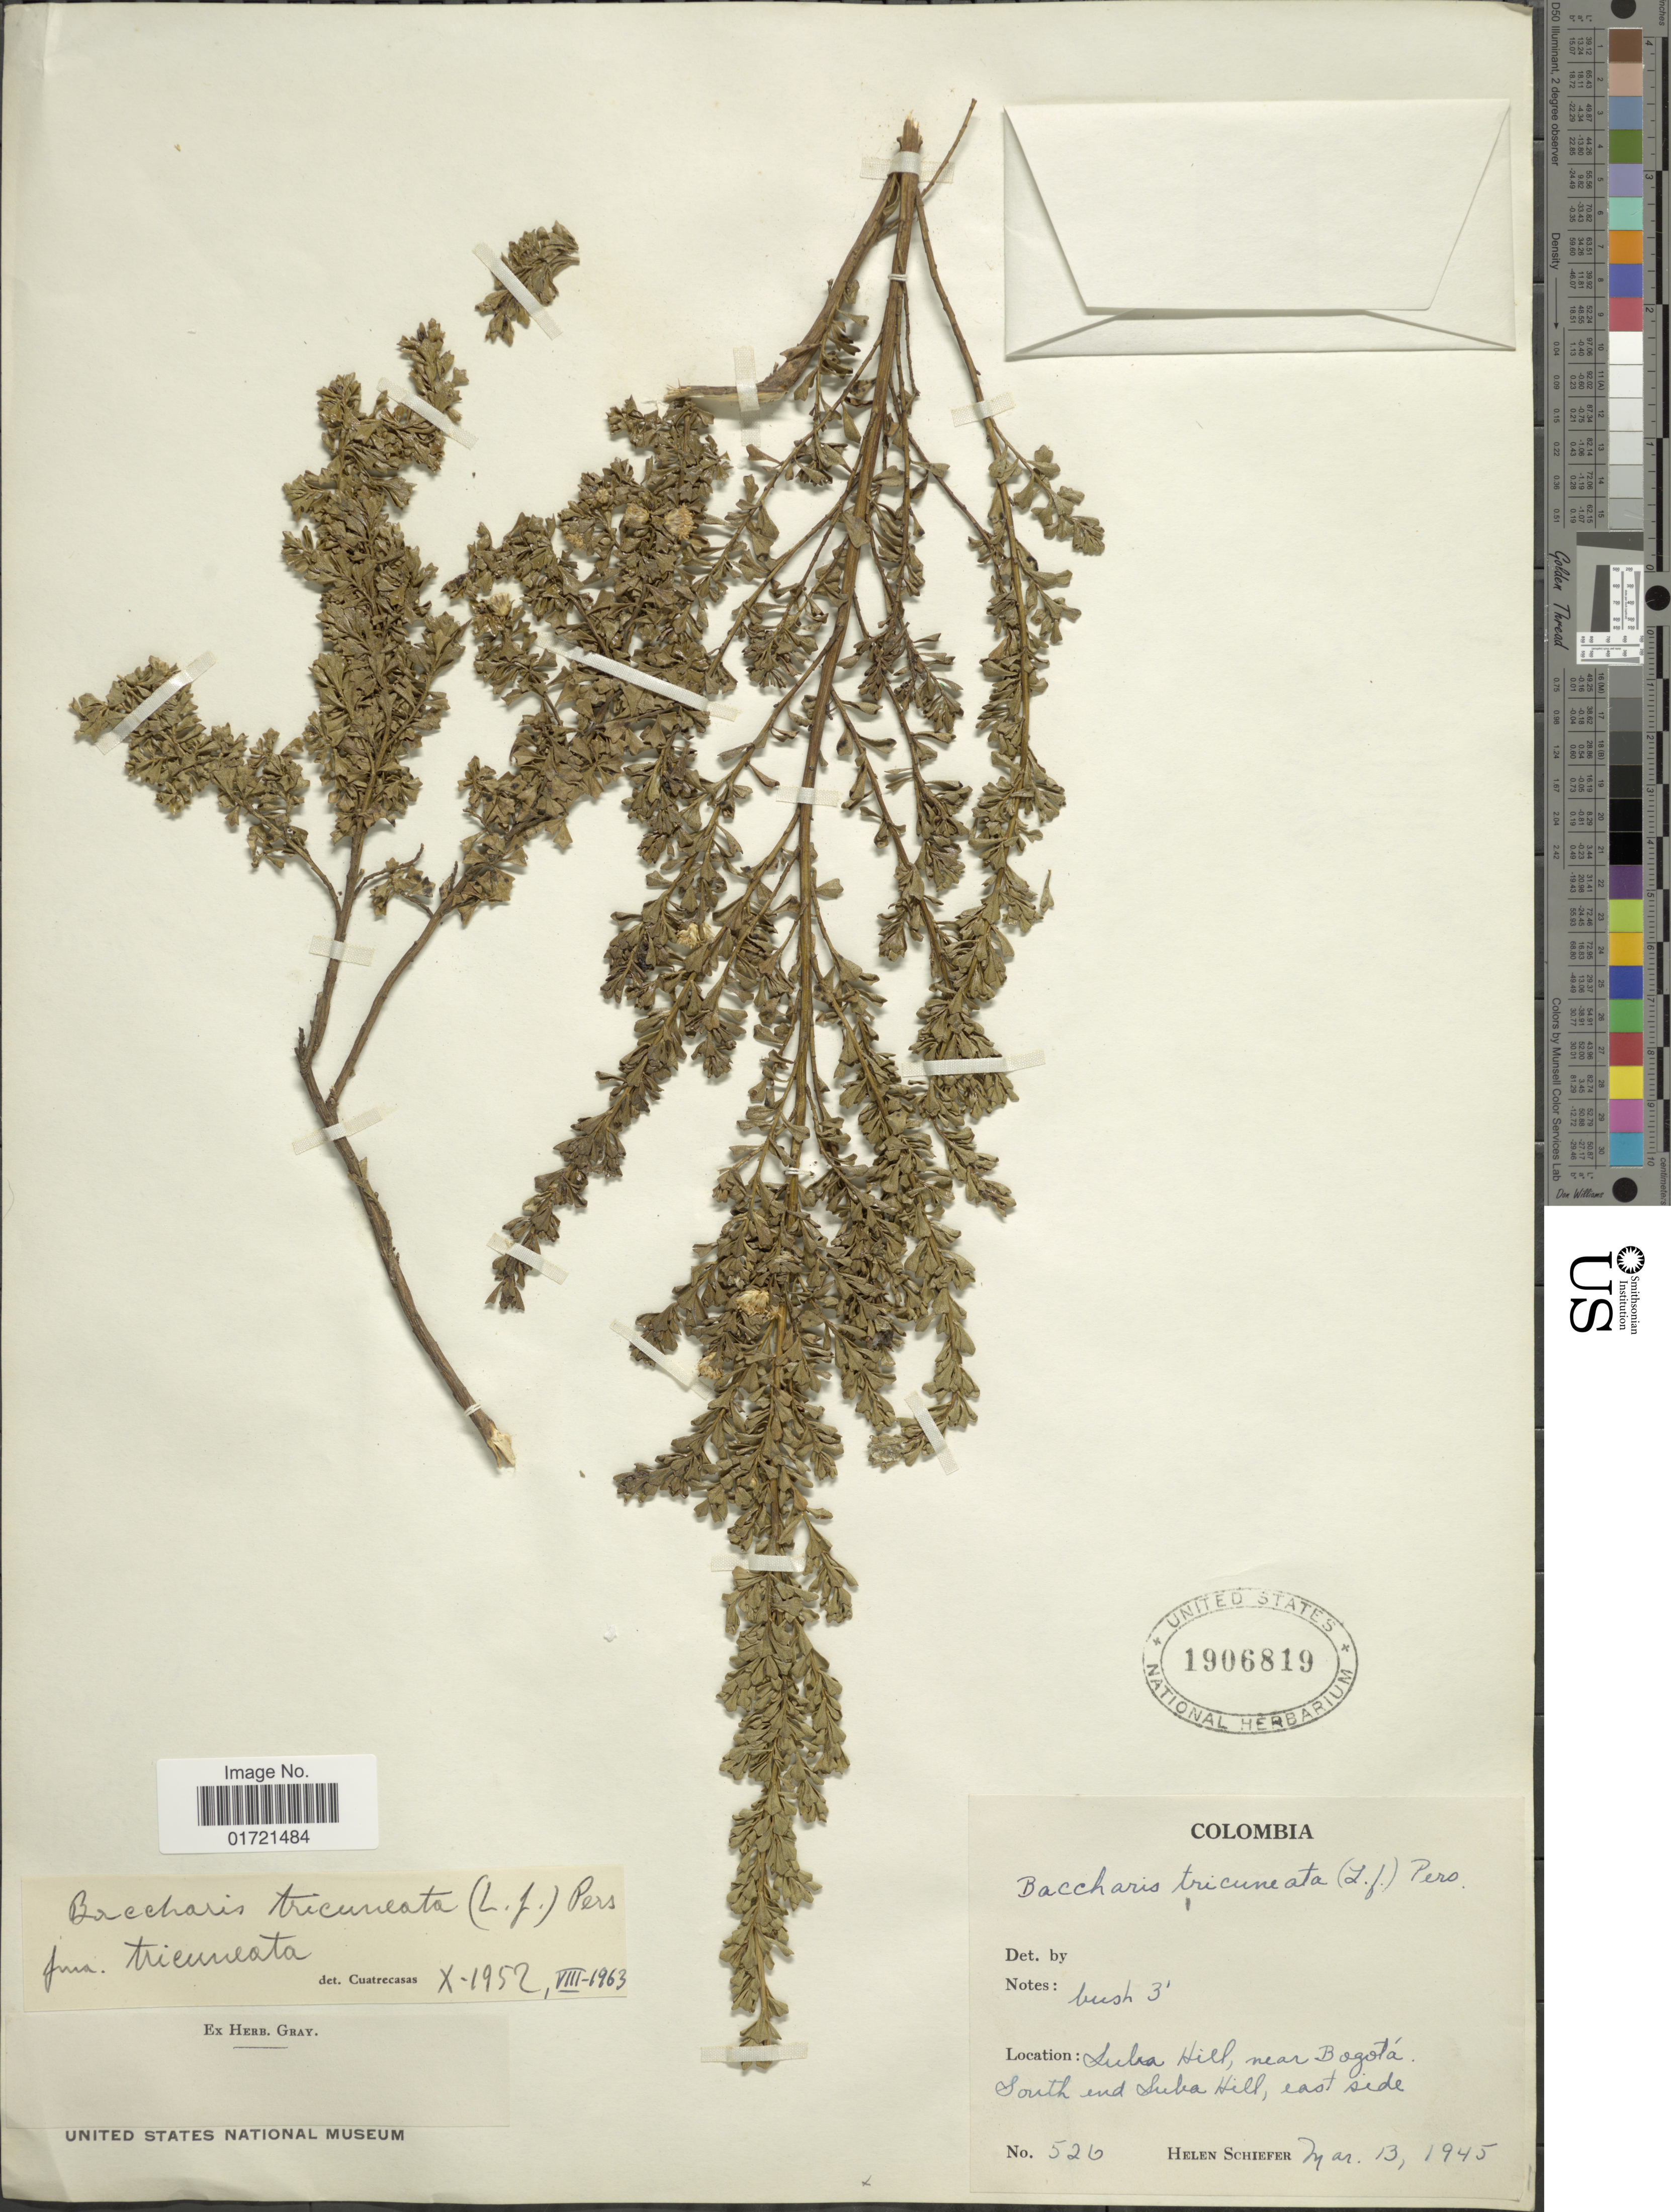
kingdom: Plantae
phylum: Tracheophyta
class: Magnoliopsida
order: Asterales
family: Asteraceae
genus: Baccharis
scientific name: Baccharis tricuneata f. tricuneata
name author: (L. f.) Pers.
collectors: H. Schiefer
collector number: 526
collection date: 1945-03-13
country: Colombia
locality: Suba Hill, near Bogota. South end Suba Hill, east side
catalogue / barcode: US 1906819